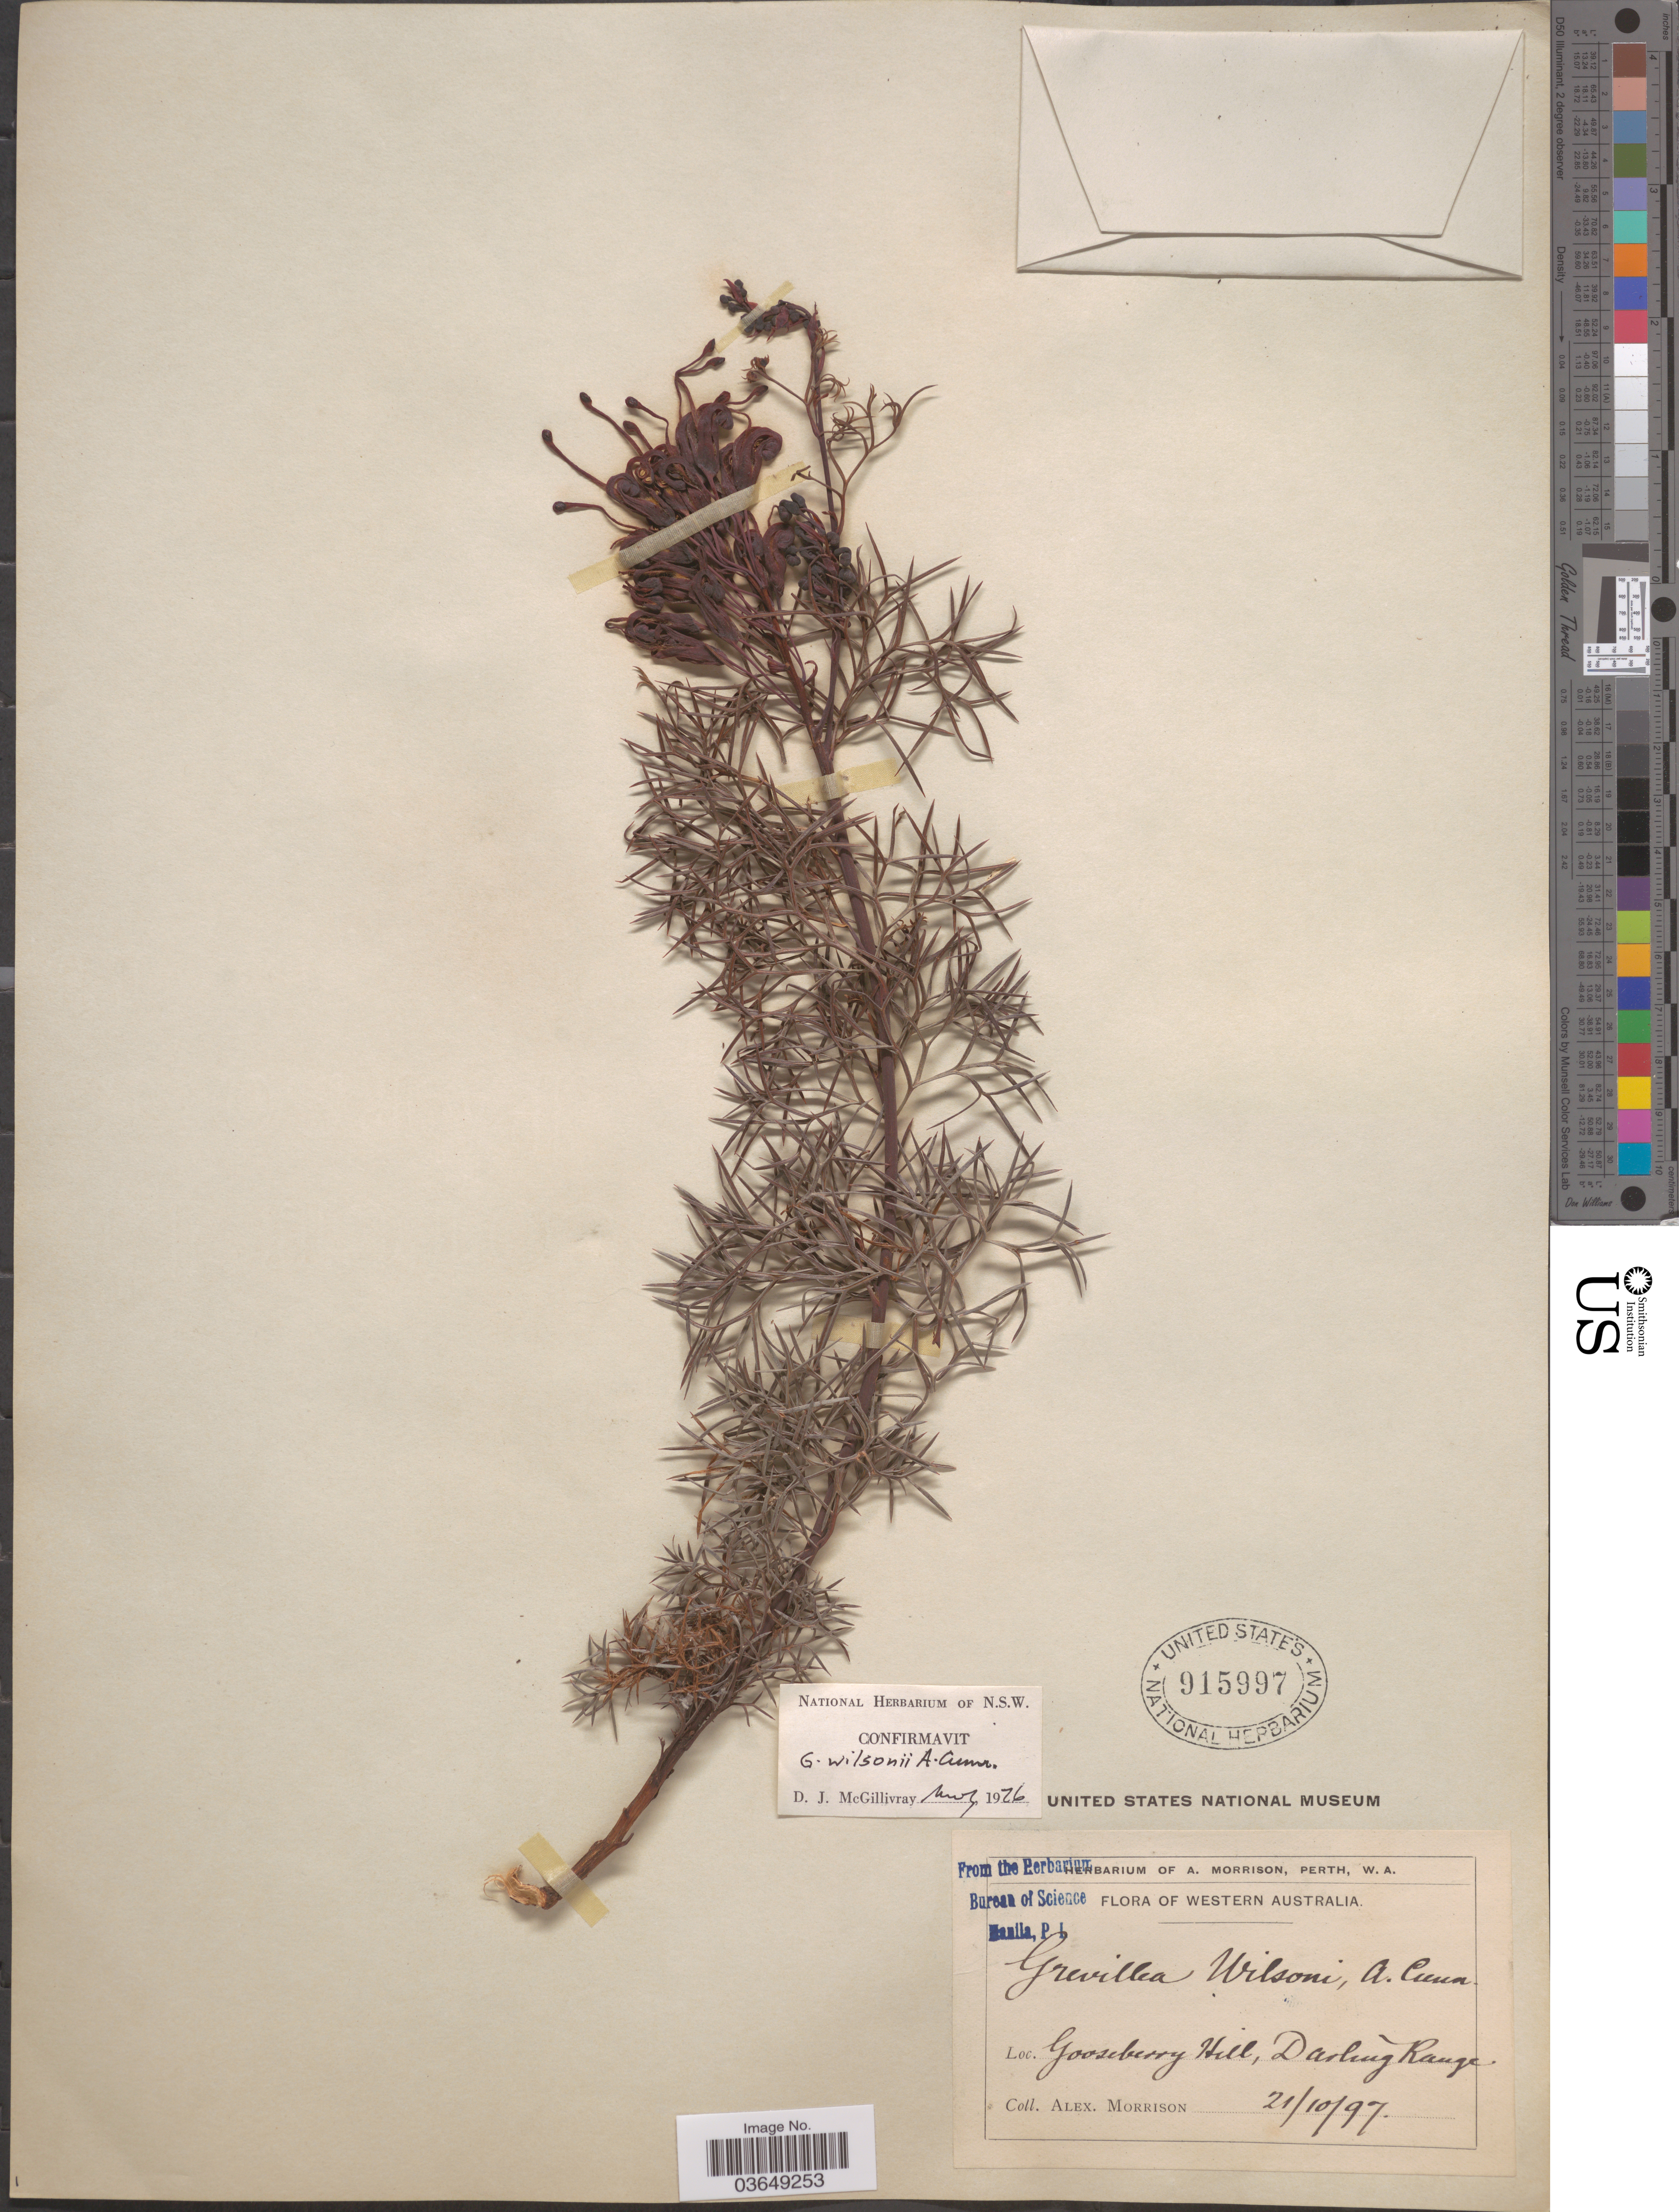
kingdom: Plantae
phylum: Tracheophyta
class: Magnoliopsida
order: Proteales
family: Proteaceae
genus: Grevillea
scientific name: Grevillea wilsonii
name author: A. Cunn.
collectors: A. Morrison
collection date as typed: Transcribed d/m/y: 21/10/97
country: Australia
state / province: Western Australia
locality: Gooseberry Hill, Darling Range.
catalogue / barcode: US 915997